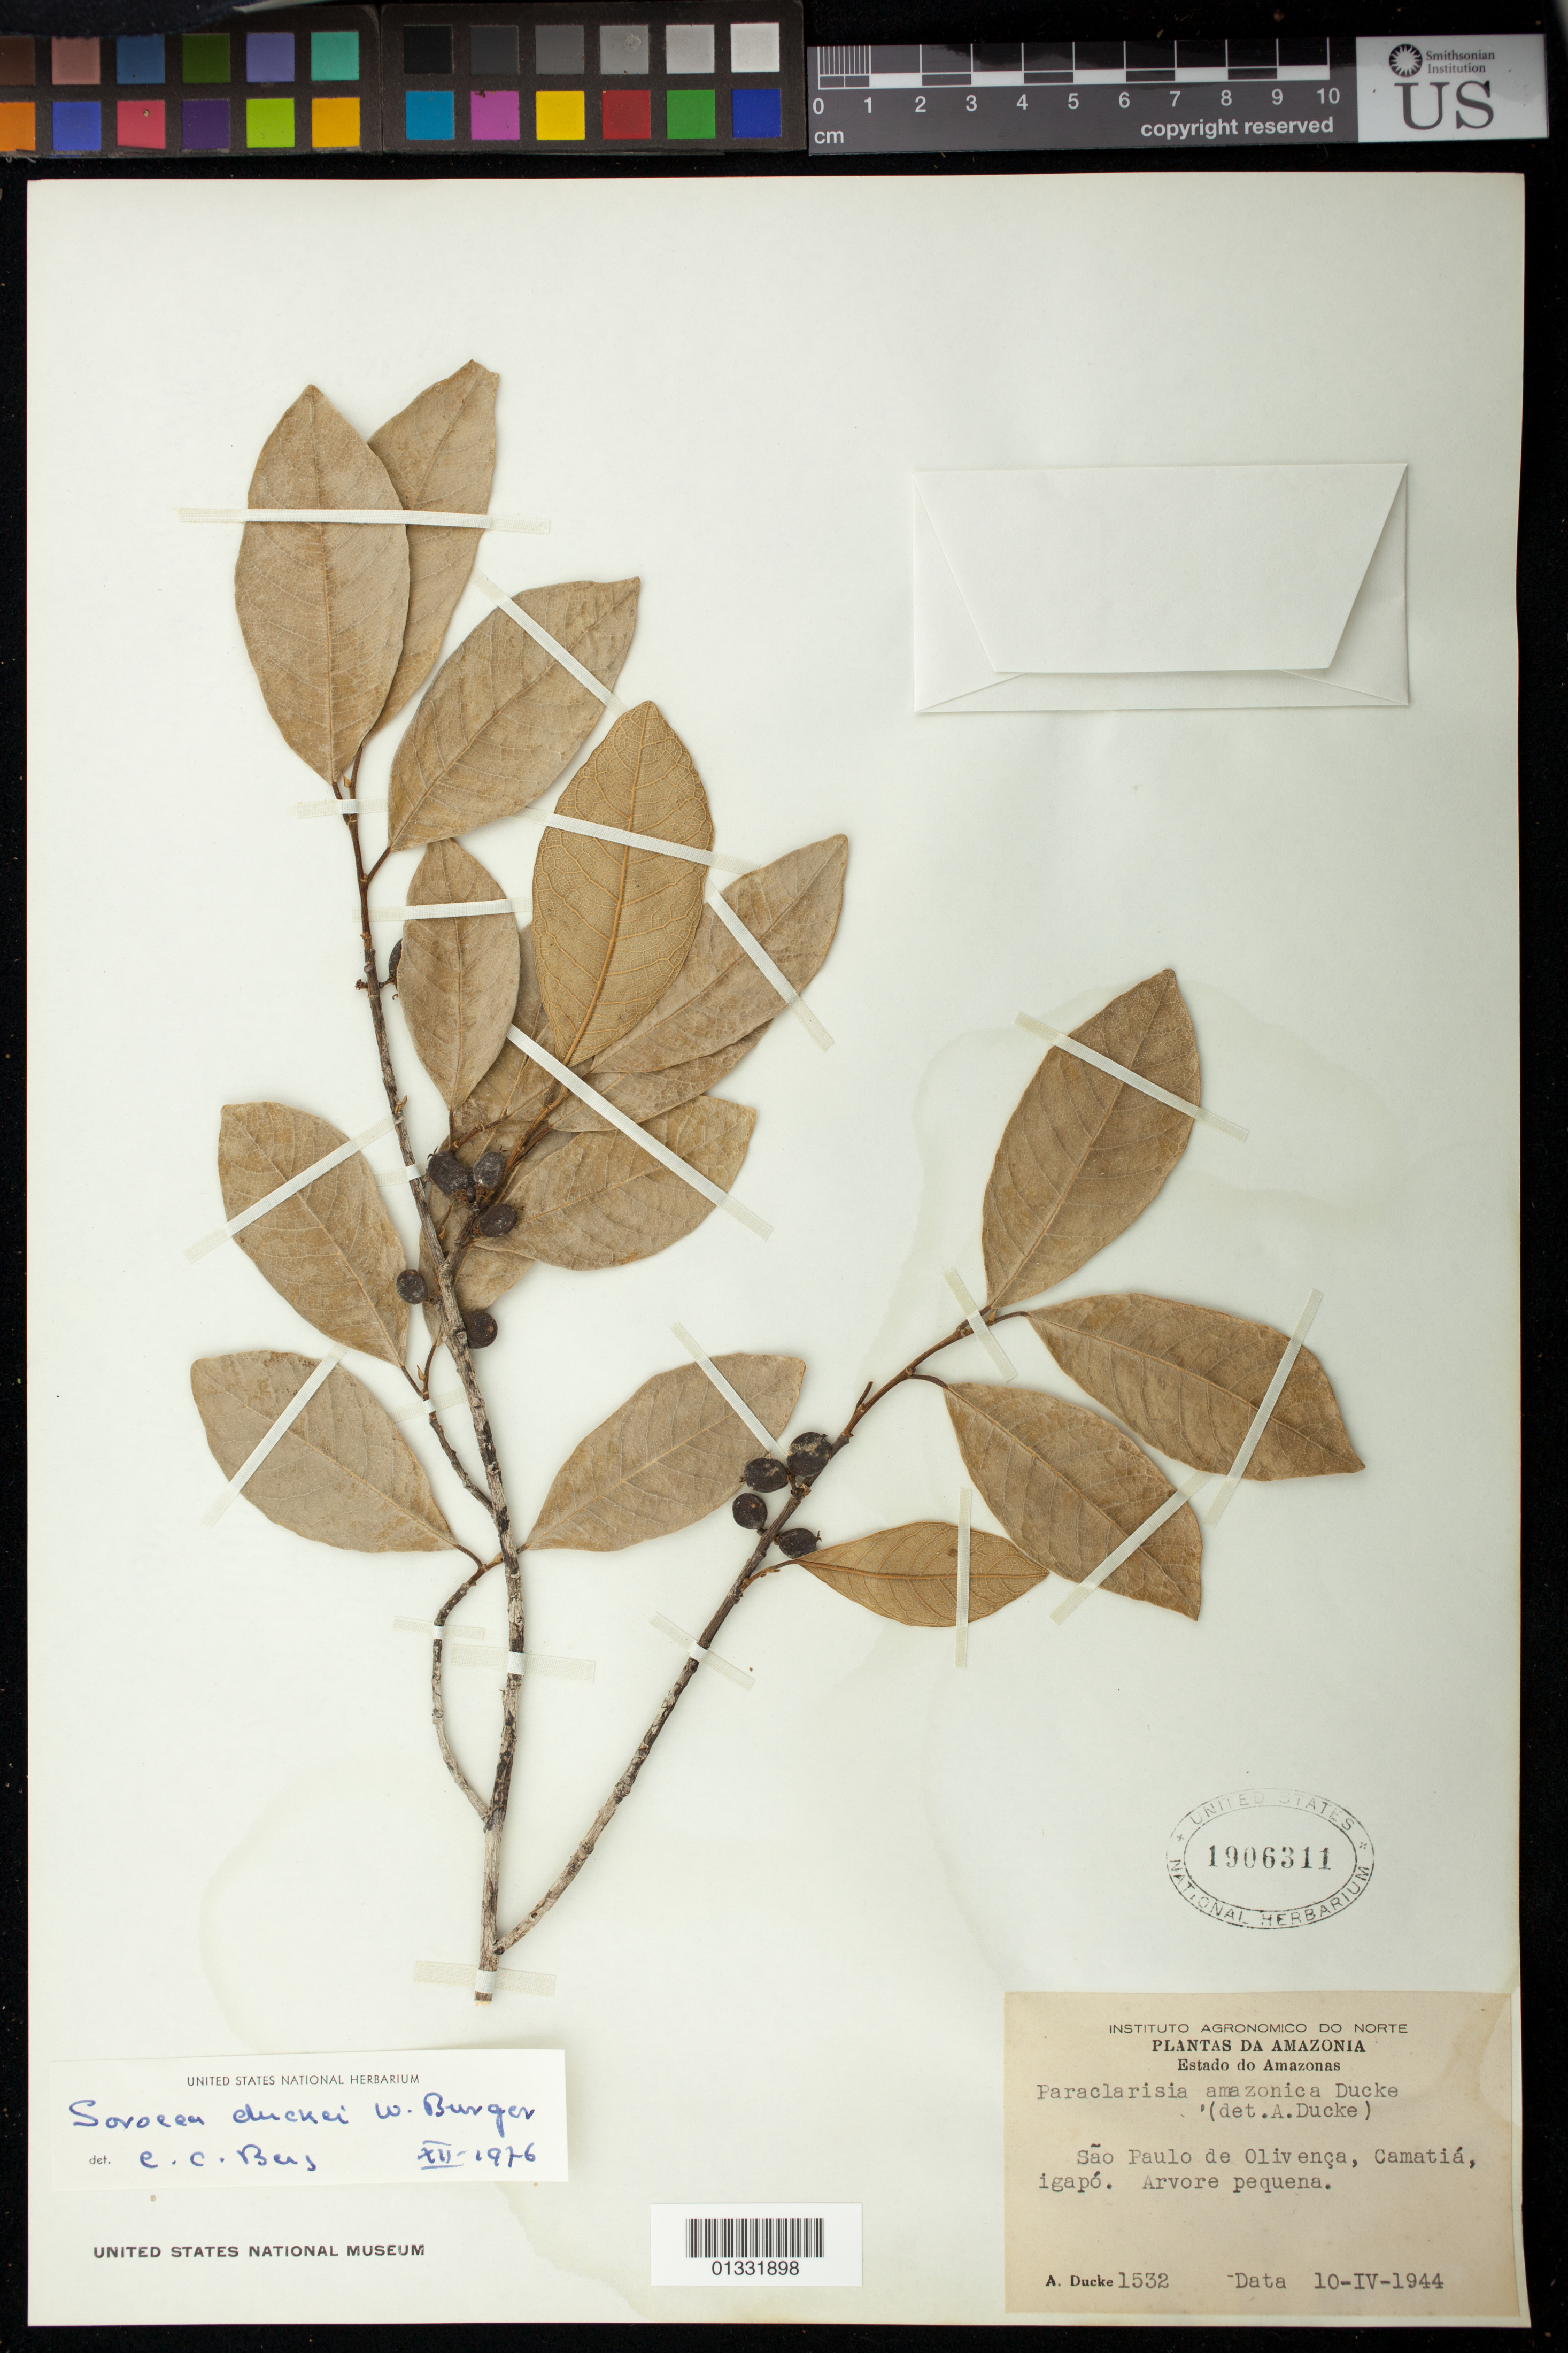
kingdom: Plantae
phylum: Tracheophyta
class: Magnoliopsida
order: Rosales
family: Moraceae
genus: Sorocea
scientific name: Sorocea duckei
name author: W.C. Burger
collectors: A. Ducke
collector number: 1532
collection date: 1944-04-10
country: Brazil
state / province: Amazonas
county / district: São Paulo de Olivença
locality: Camatiá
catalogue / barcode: US 1906311